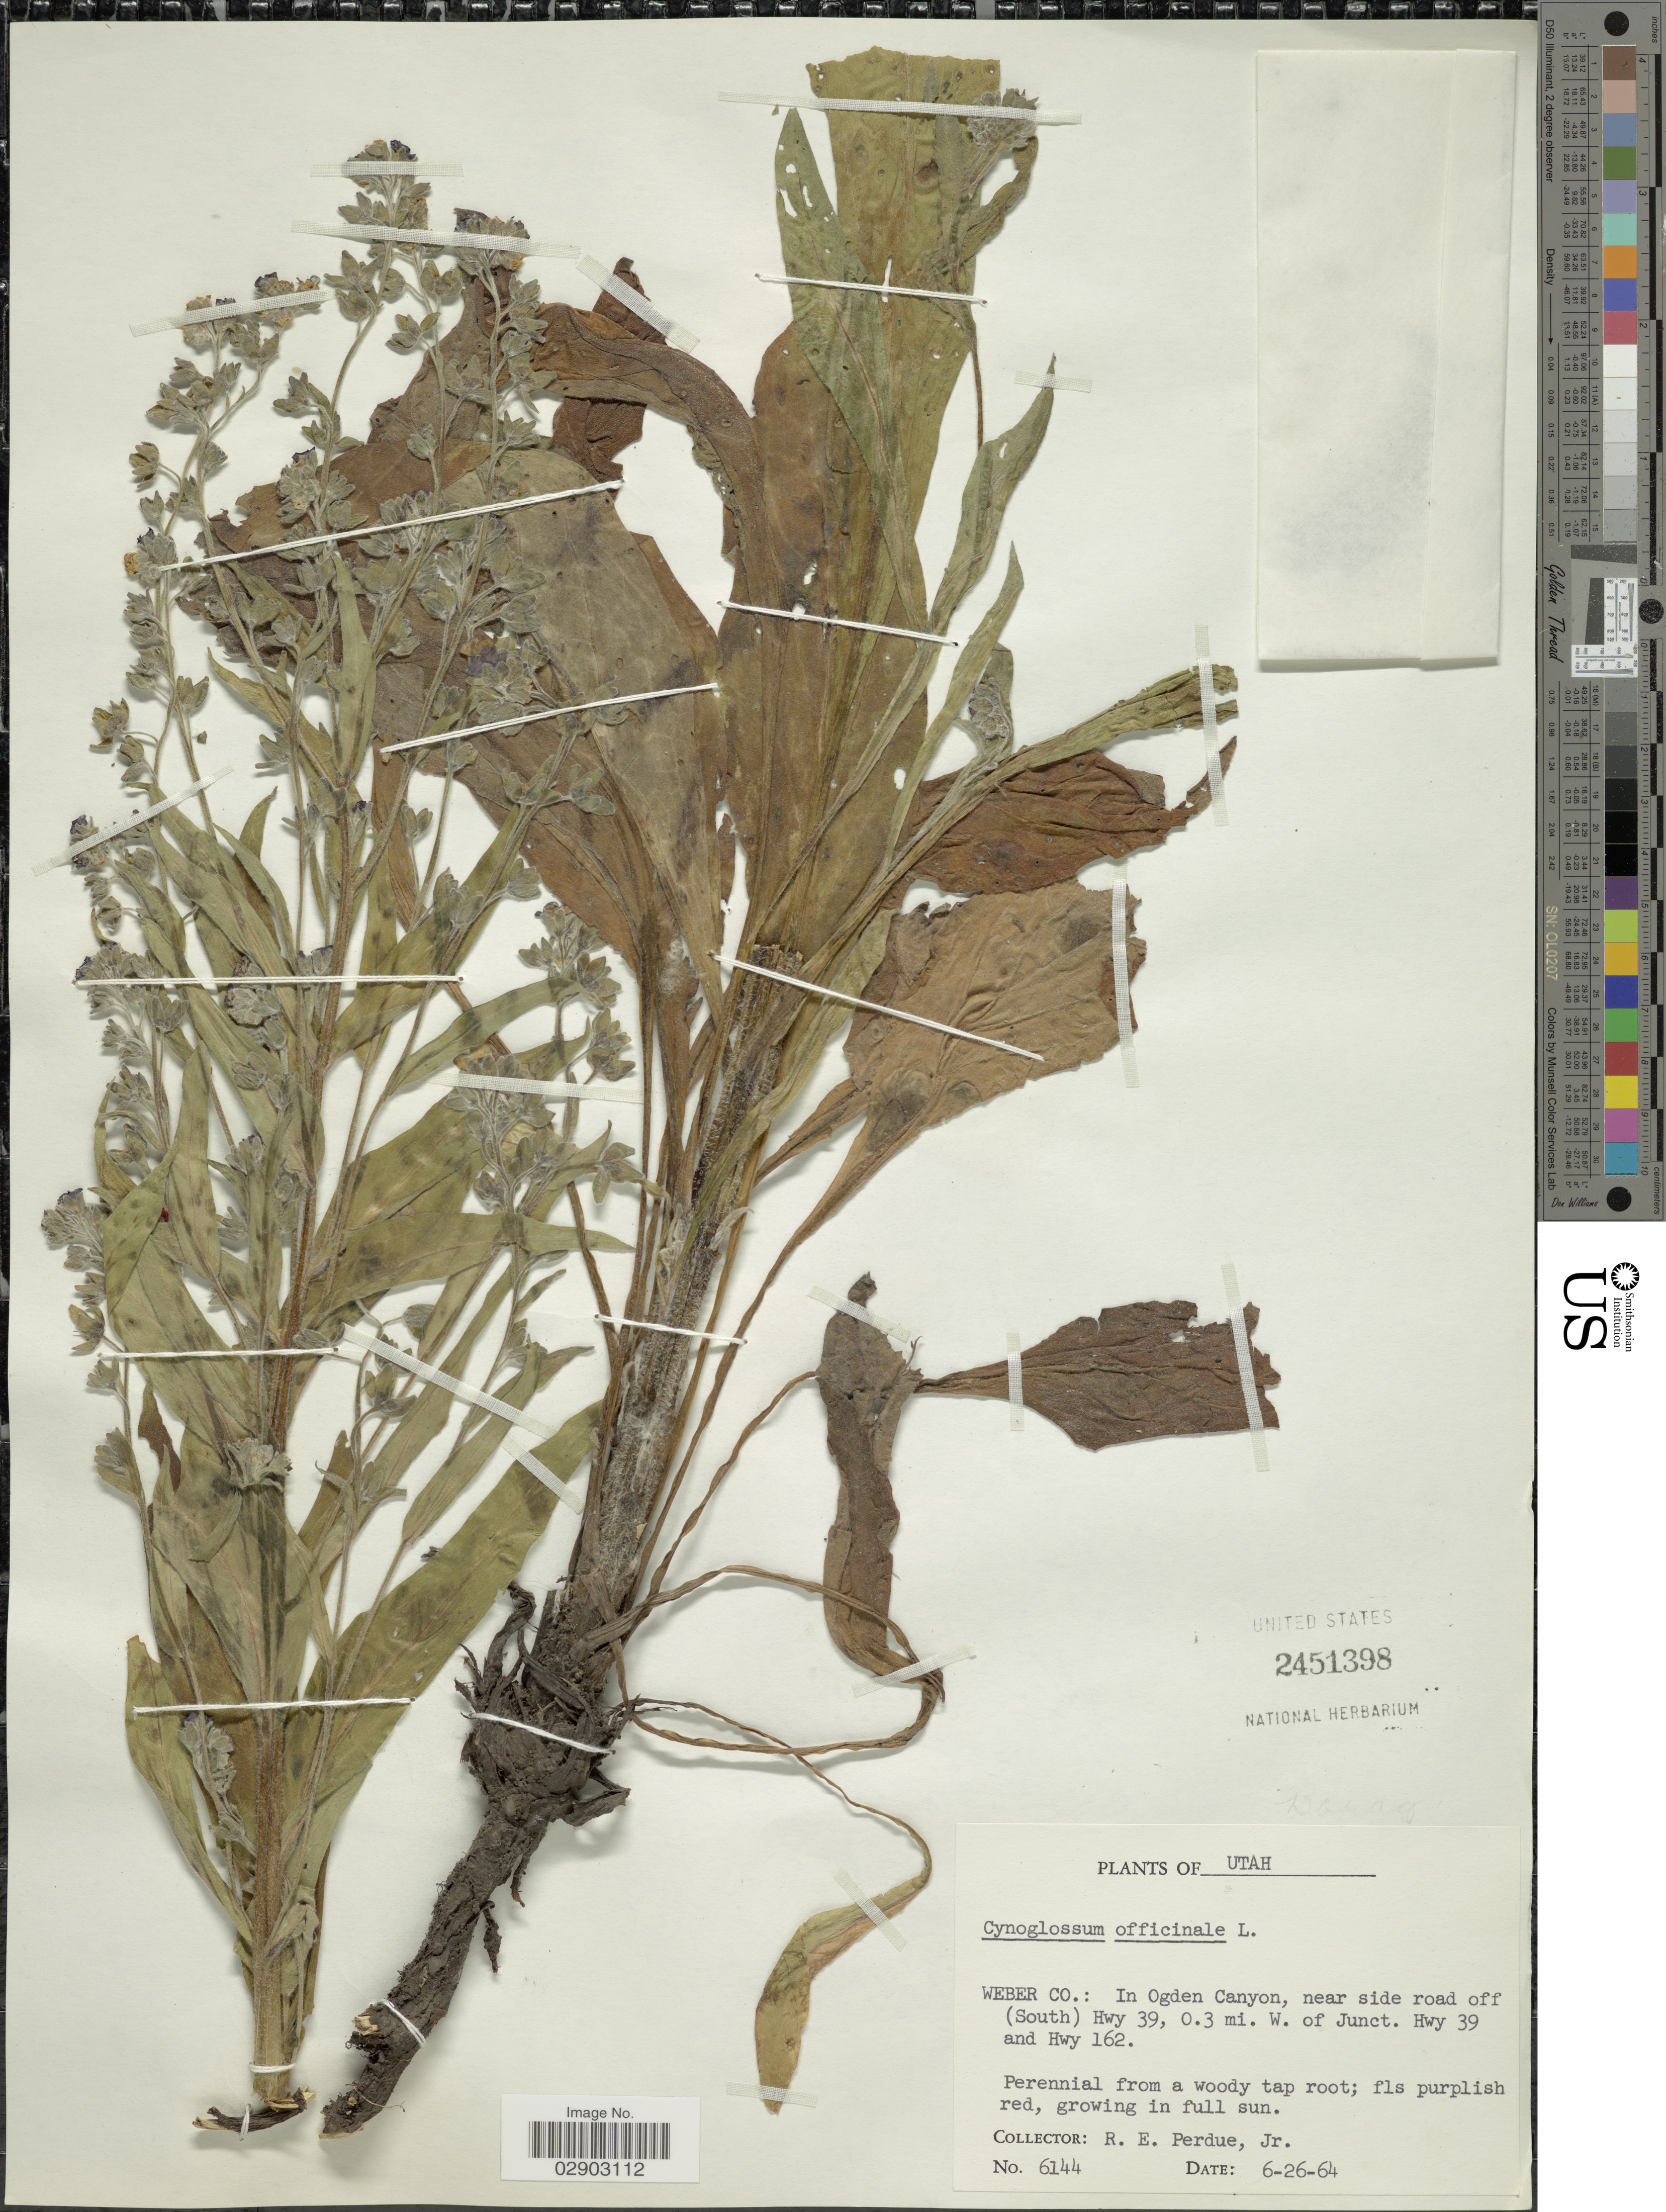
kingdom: Plantae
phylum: Tracheophyta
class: Magnoliopsida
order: Boraginales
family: Boraginaceae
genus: Cynoglossum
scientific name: Cynoglossum officinale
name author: L.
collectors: R. E. Perdue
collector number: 6144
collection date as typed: Transcribed d/m/y: 26/6/64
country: United States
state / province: Utah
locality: Weber Co.: In Ogden Canyon, near side road off (South) Hwy 39, 0.3 mi. W. of Junct. Hwy 39 and Hwy 162.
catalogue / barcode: US 2451398